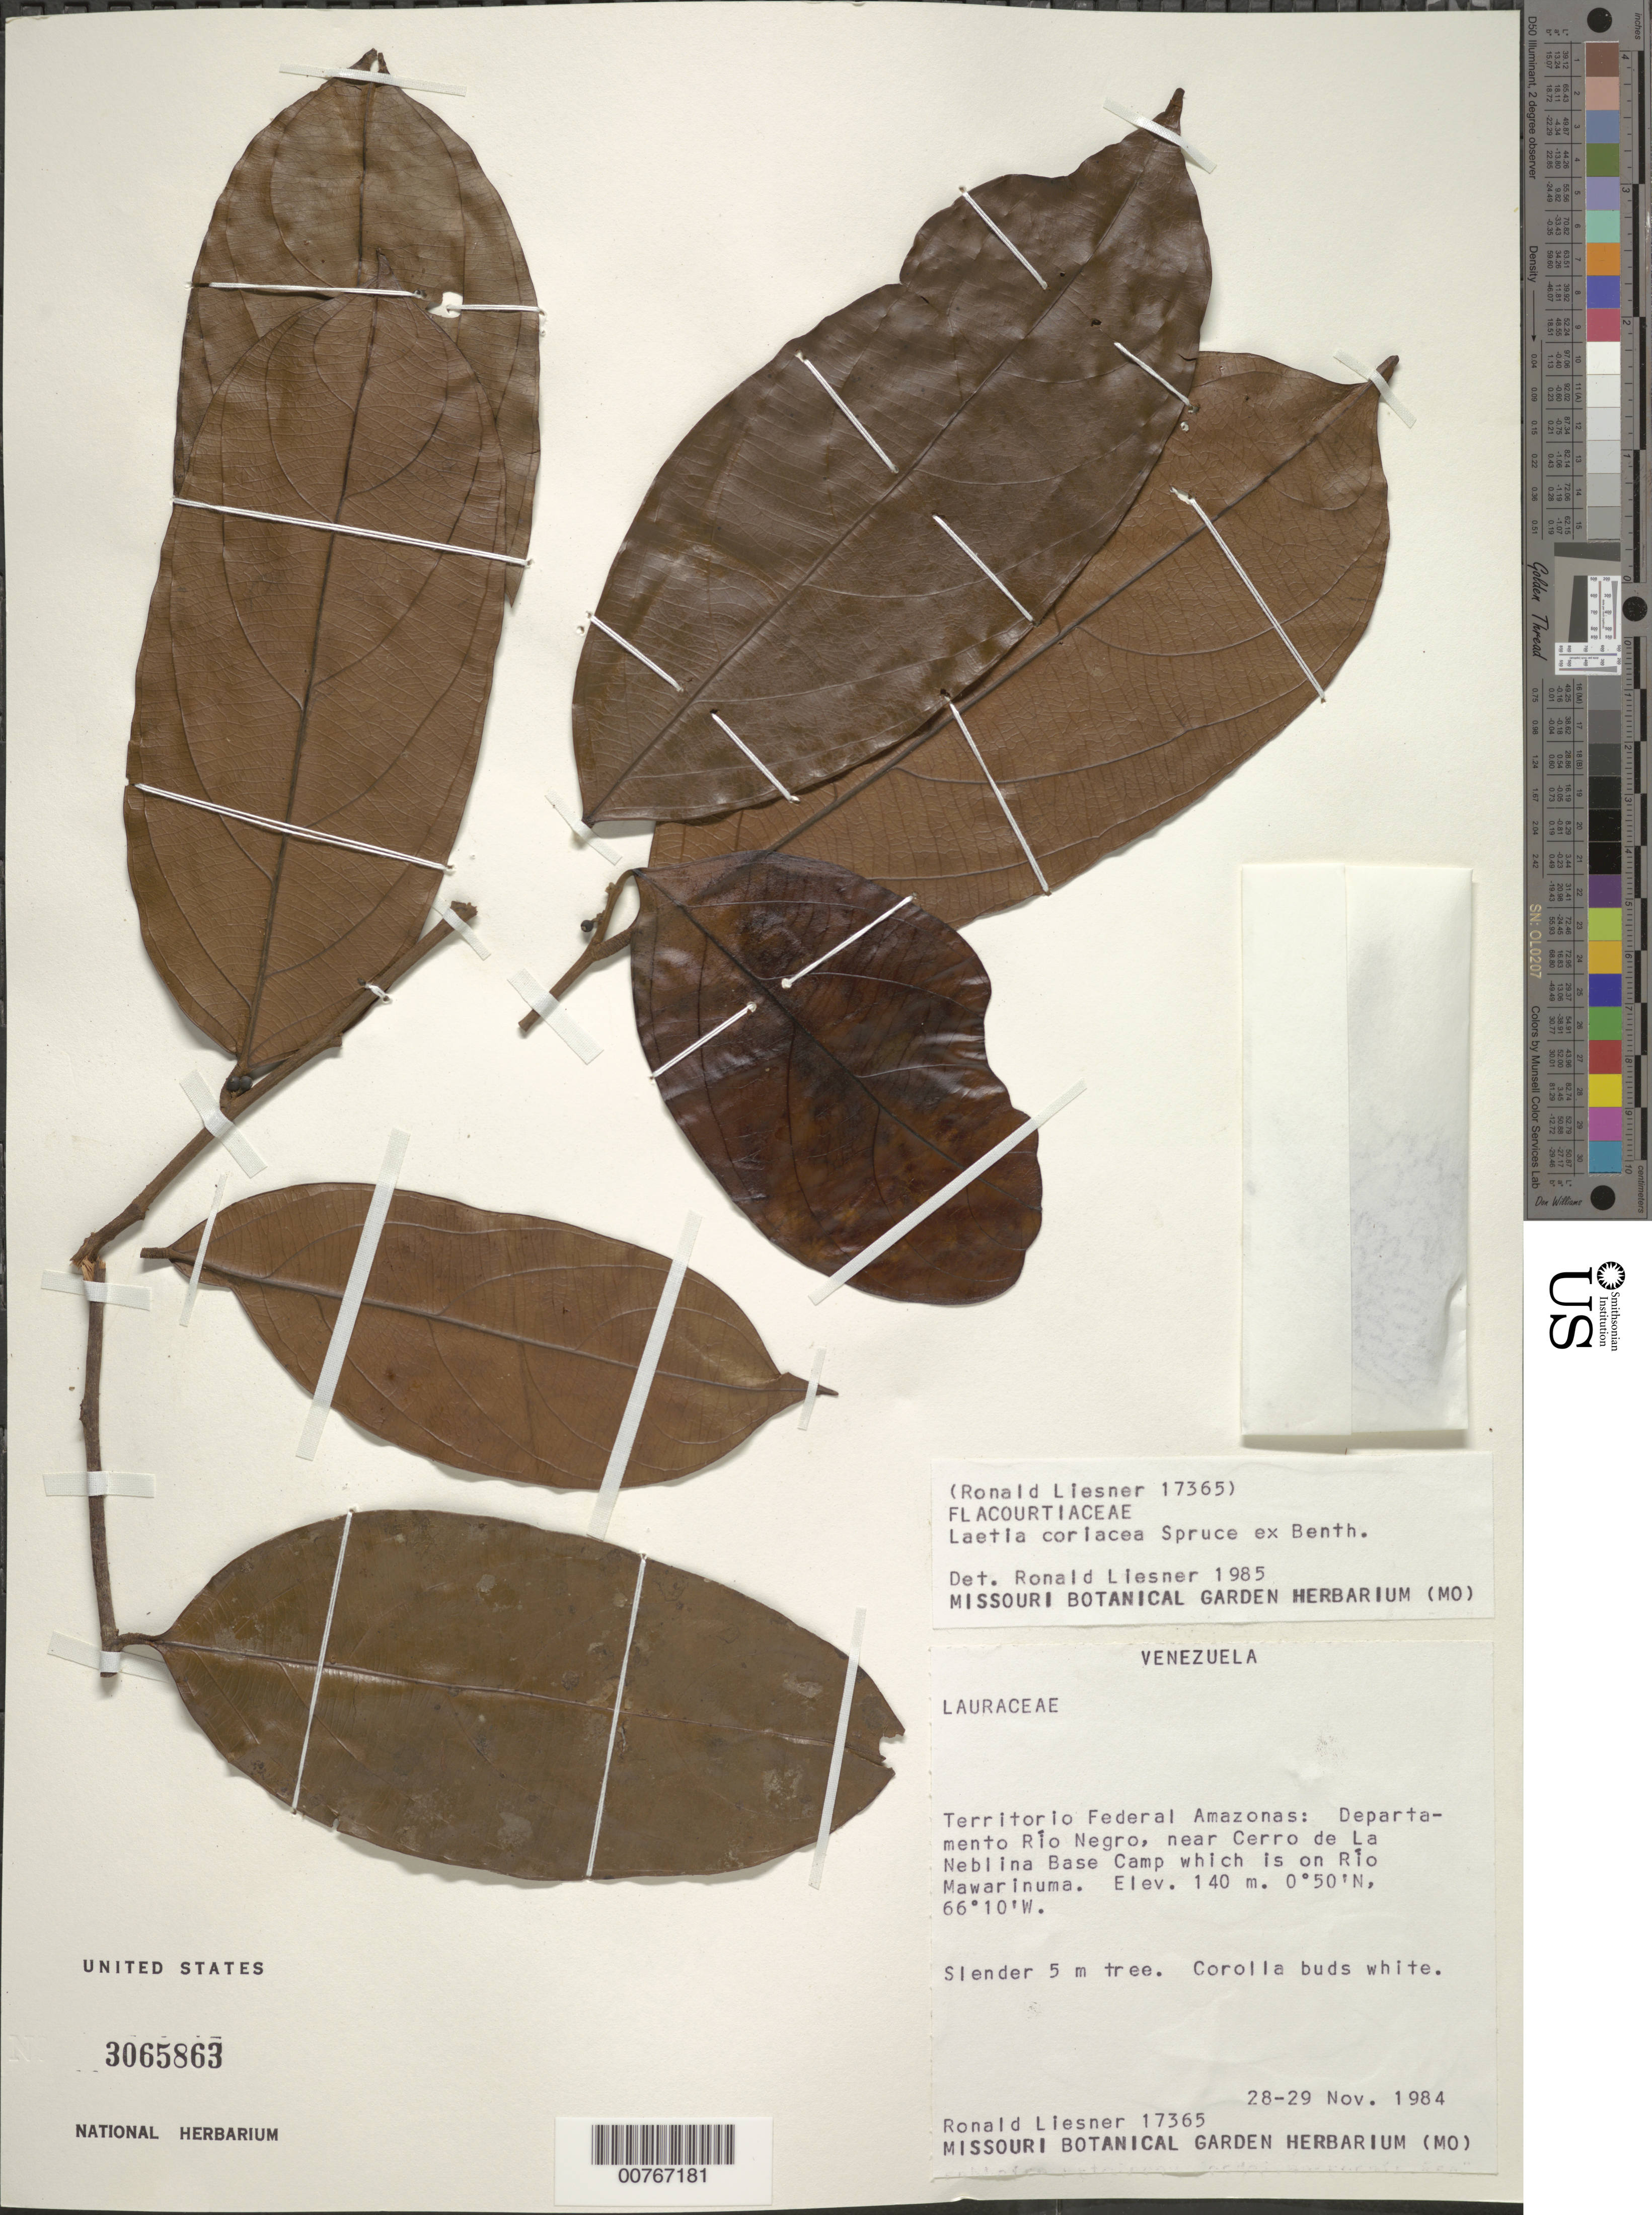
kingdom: Plantae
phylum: Tracheophyta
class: Magnoliopsida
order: Malpighiales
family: Salicaceae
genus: Irenodendron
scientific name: Irenodendron coriaceum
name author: (Spruce ex Benth.) M.H. Alford & Dement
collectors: R. L. Liesner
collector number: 17365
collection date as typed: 28-Nov-84 to 29-Nov-84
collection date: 1984-11-28/1984-11-29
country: Venezuela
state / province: Amazonas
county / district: Río Negro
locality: Cerro de La Neblina Base Camp, close to, on Río Mawarinuma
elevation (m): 140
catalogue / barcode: US 3065863